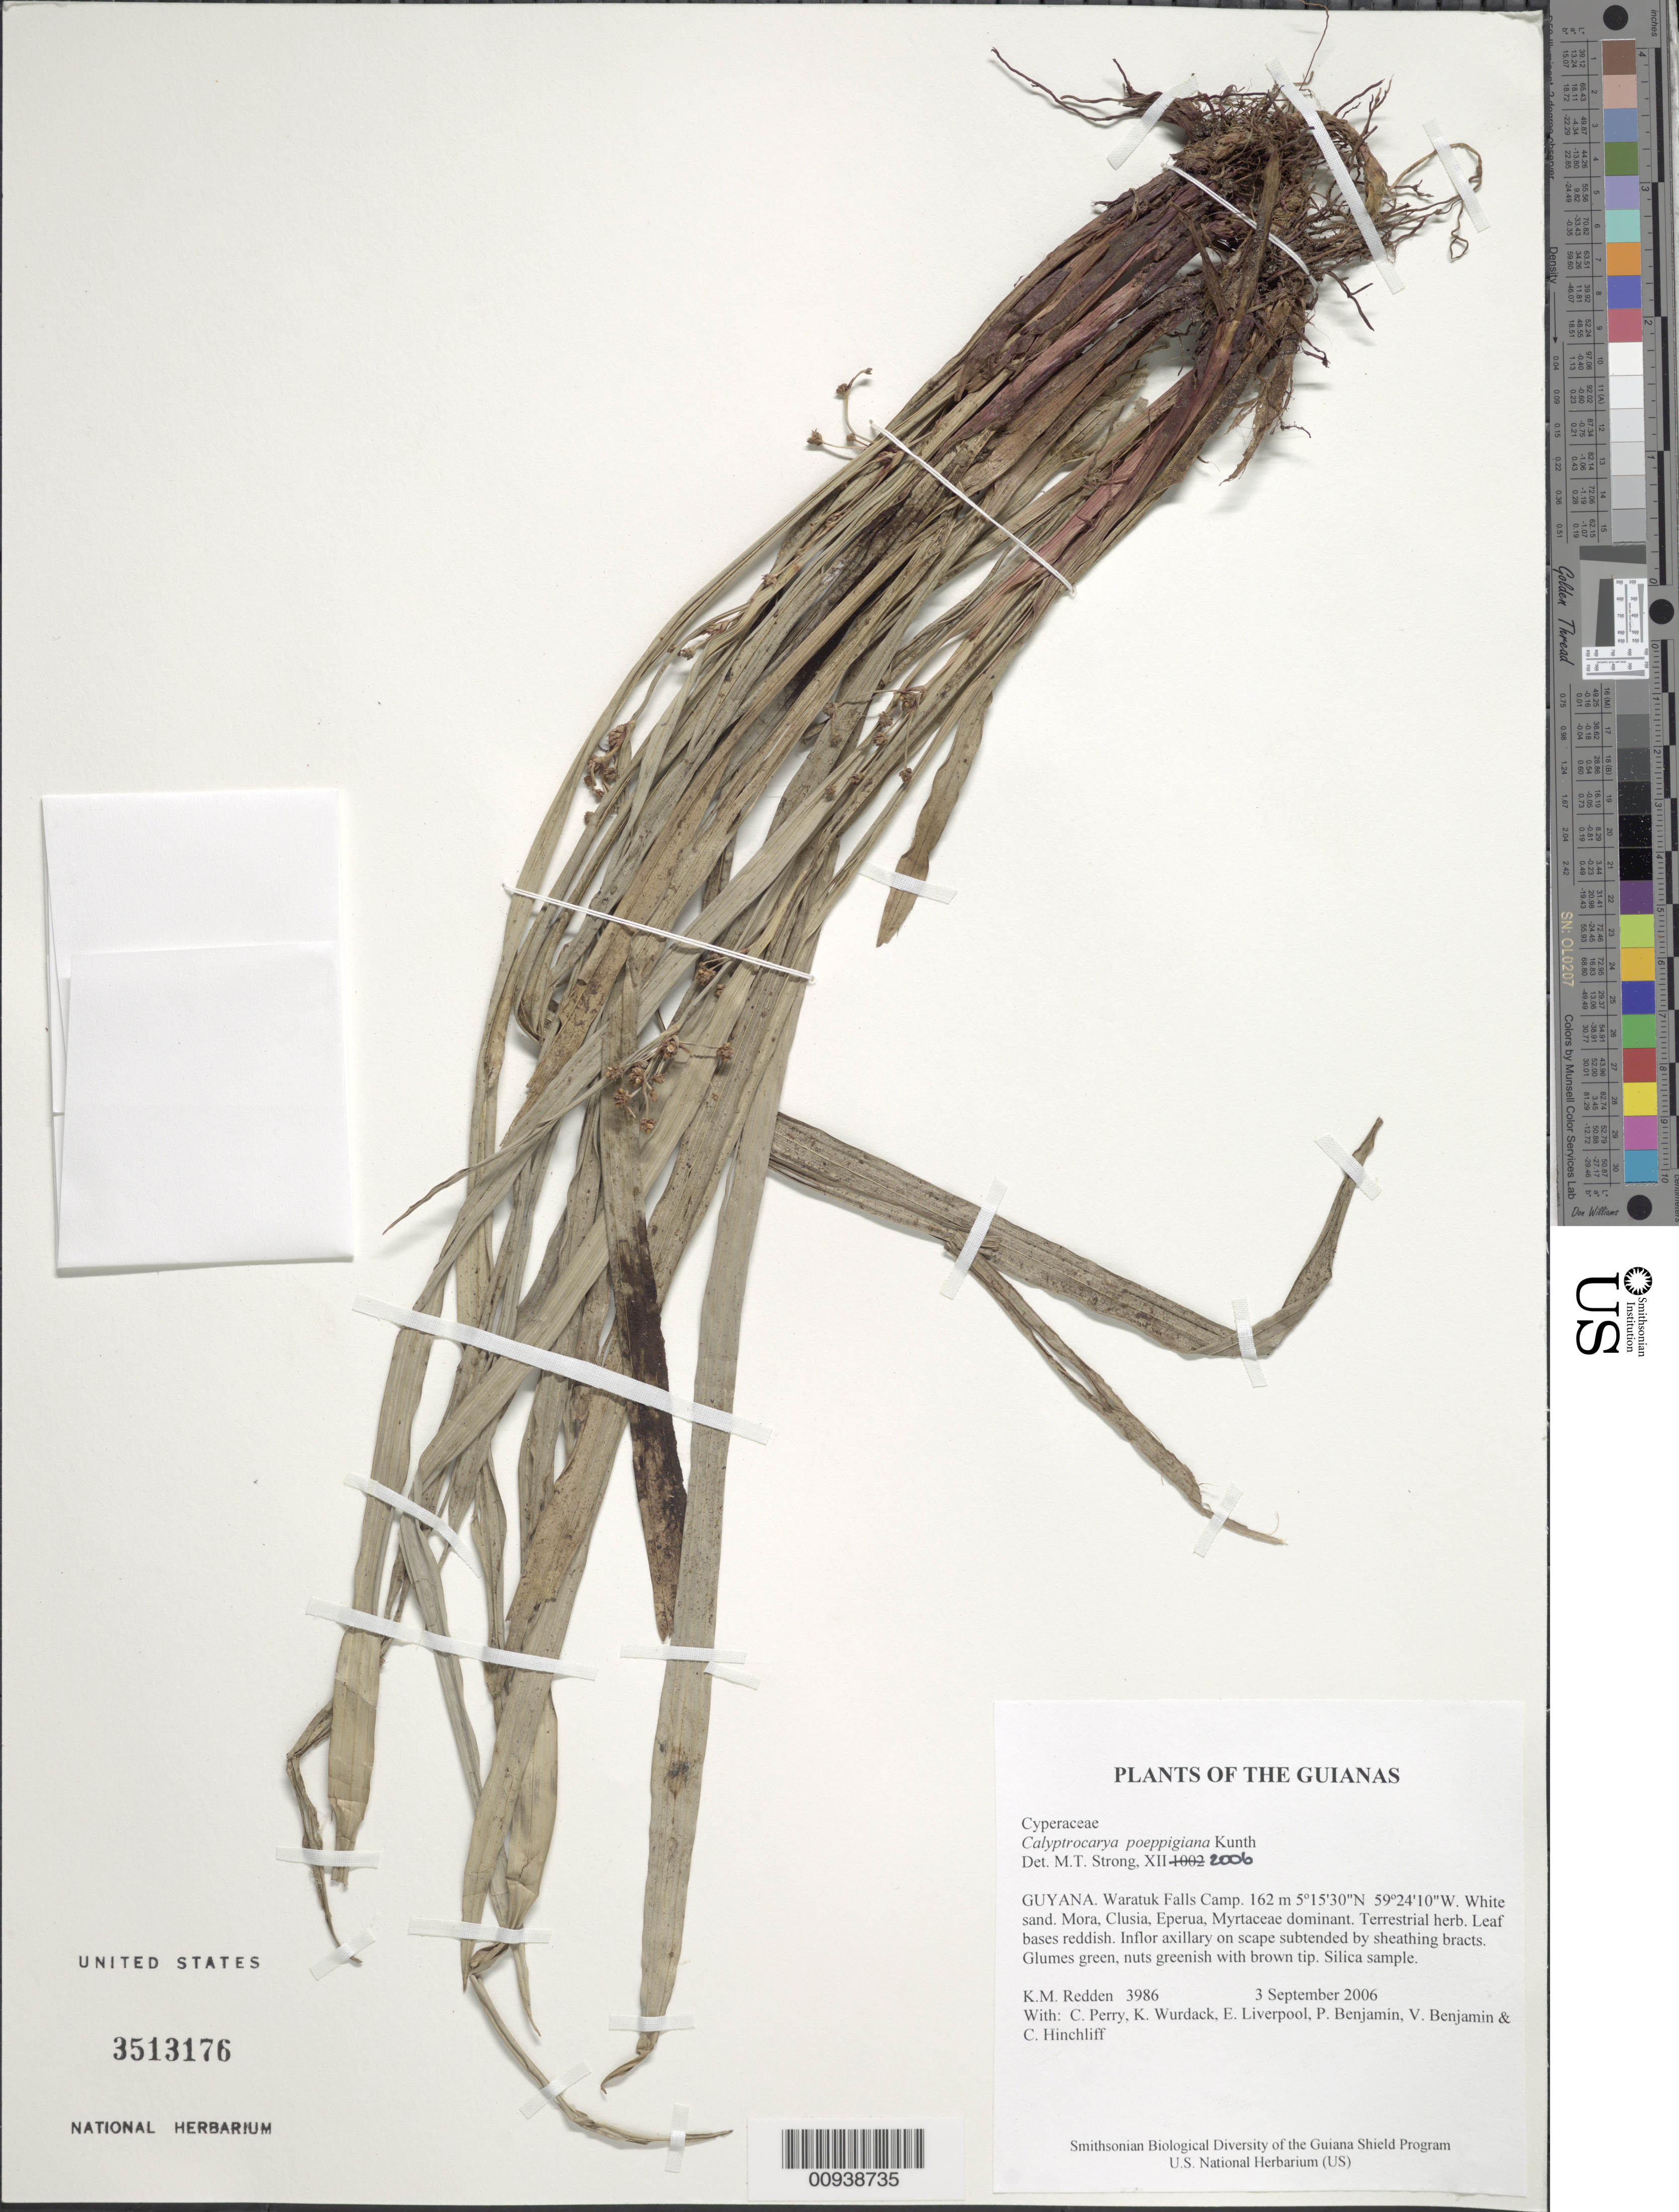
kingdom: Plantae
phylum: Tracheophyta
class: Liliopsida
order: Poales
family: Cyperaceae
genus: Calyptrocarya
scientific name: Calyptrocarya poeppigiana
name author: Kunth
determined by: Strong, M. T., (US), Smithsonian Institution - National Museum of Natural History (UNITED STATES)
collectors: K. M. Redden, C. Perry, K. Wurdack, E. Liverpool, P. Benjamin, V. Benjamin & C. E. Hinchliff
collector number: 3986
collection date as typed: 3 September 2006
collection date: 2006-09-03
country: Guyana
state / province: Potaro-Siparuni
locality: Waratuk Falls Camp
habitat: White sand. Mora, Clusia, Eperua, Myrtaceae dominant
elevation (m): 162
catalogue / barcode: US 3513176